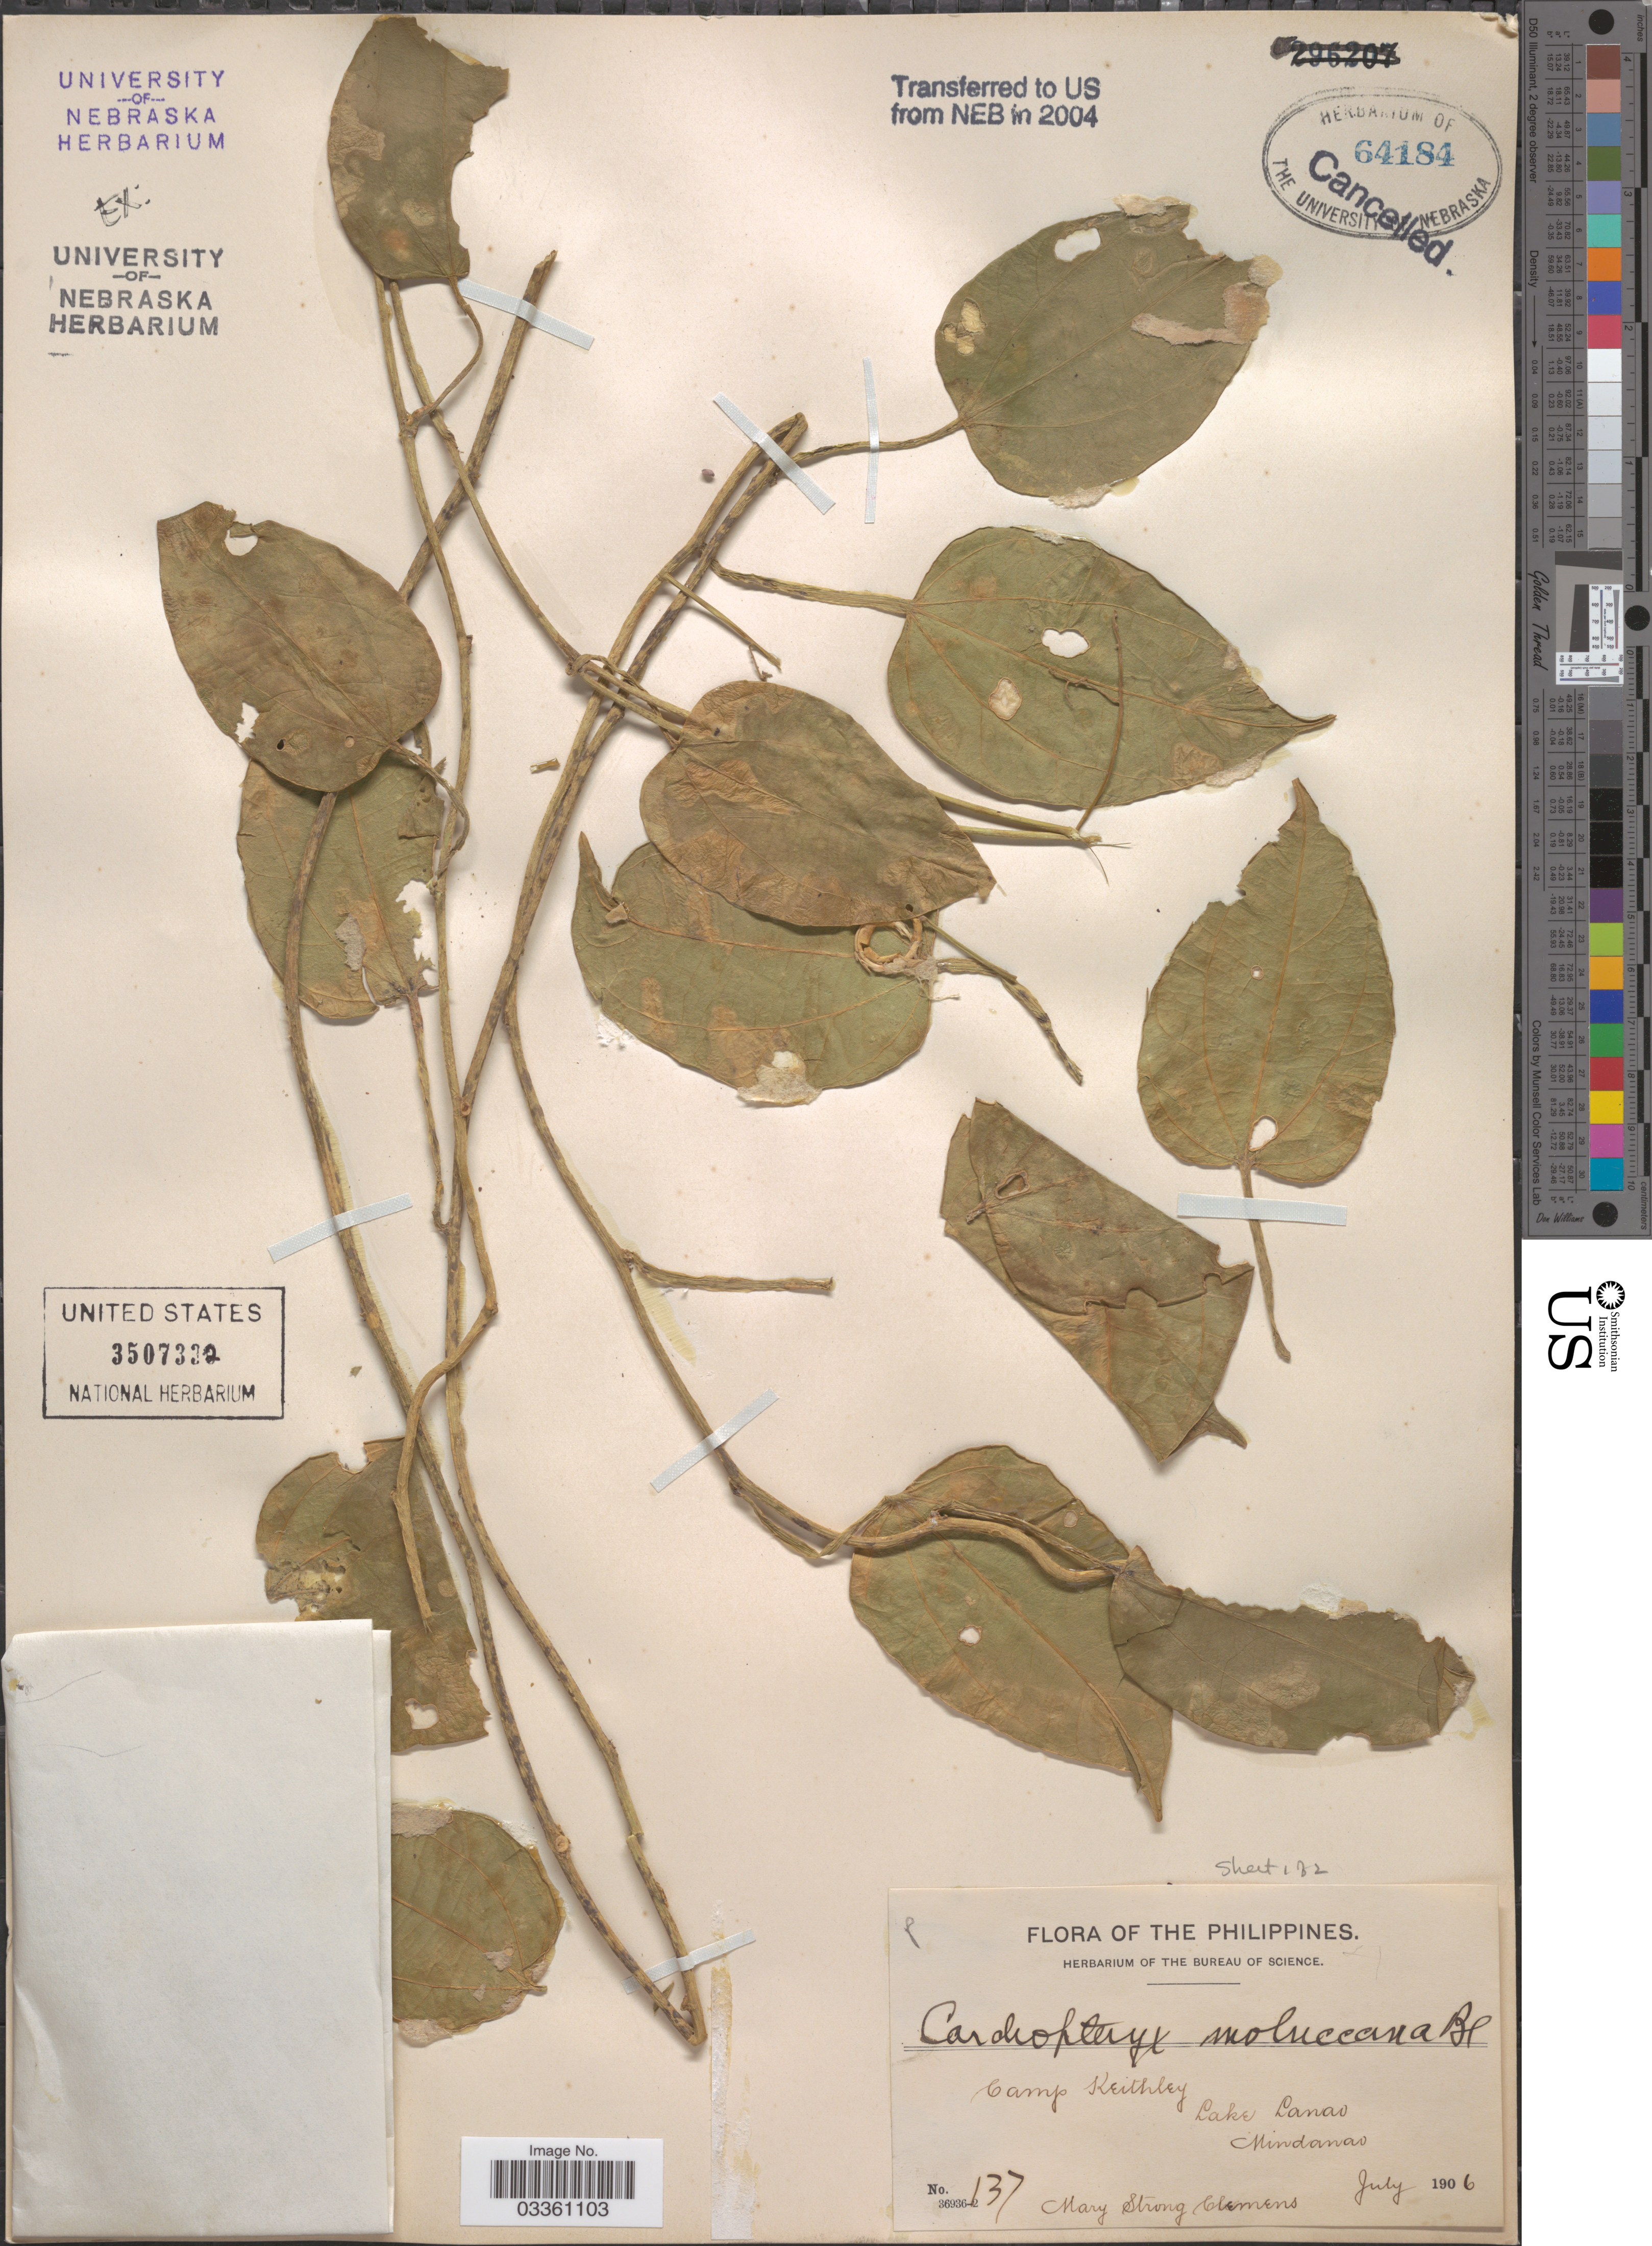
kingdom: Plantae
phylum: Tracheophyta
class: Magnoliopsida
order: Cardiopteridales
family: Cardiopteridaceae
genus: Cardiopteris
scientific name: Cardiopteris moluccana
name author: Blume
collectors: M. S. Clemens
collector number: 137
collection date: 1906-07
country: Philippines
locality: Camp Keithley. Lake Lanao. Mindanao.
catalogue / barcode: US 3507332